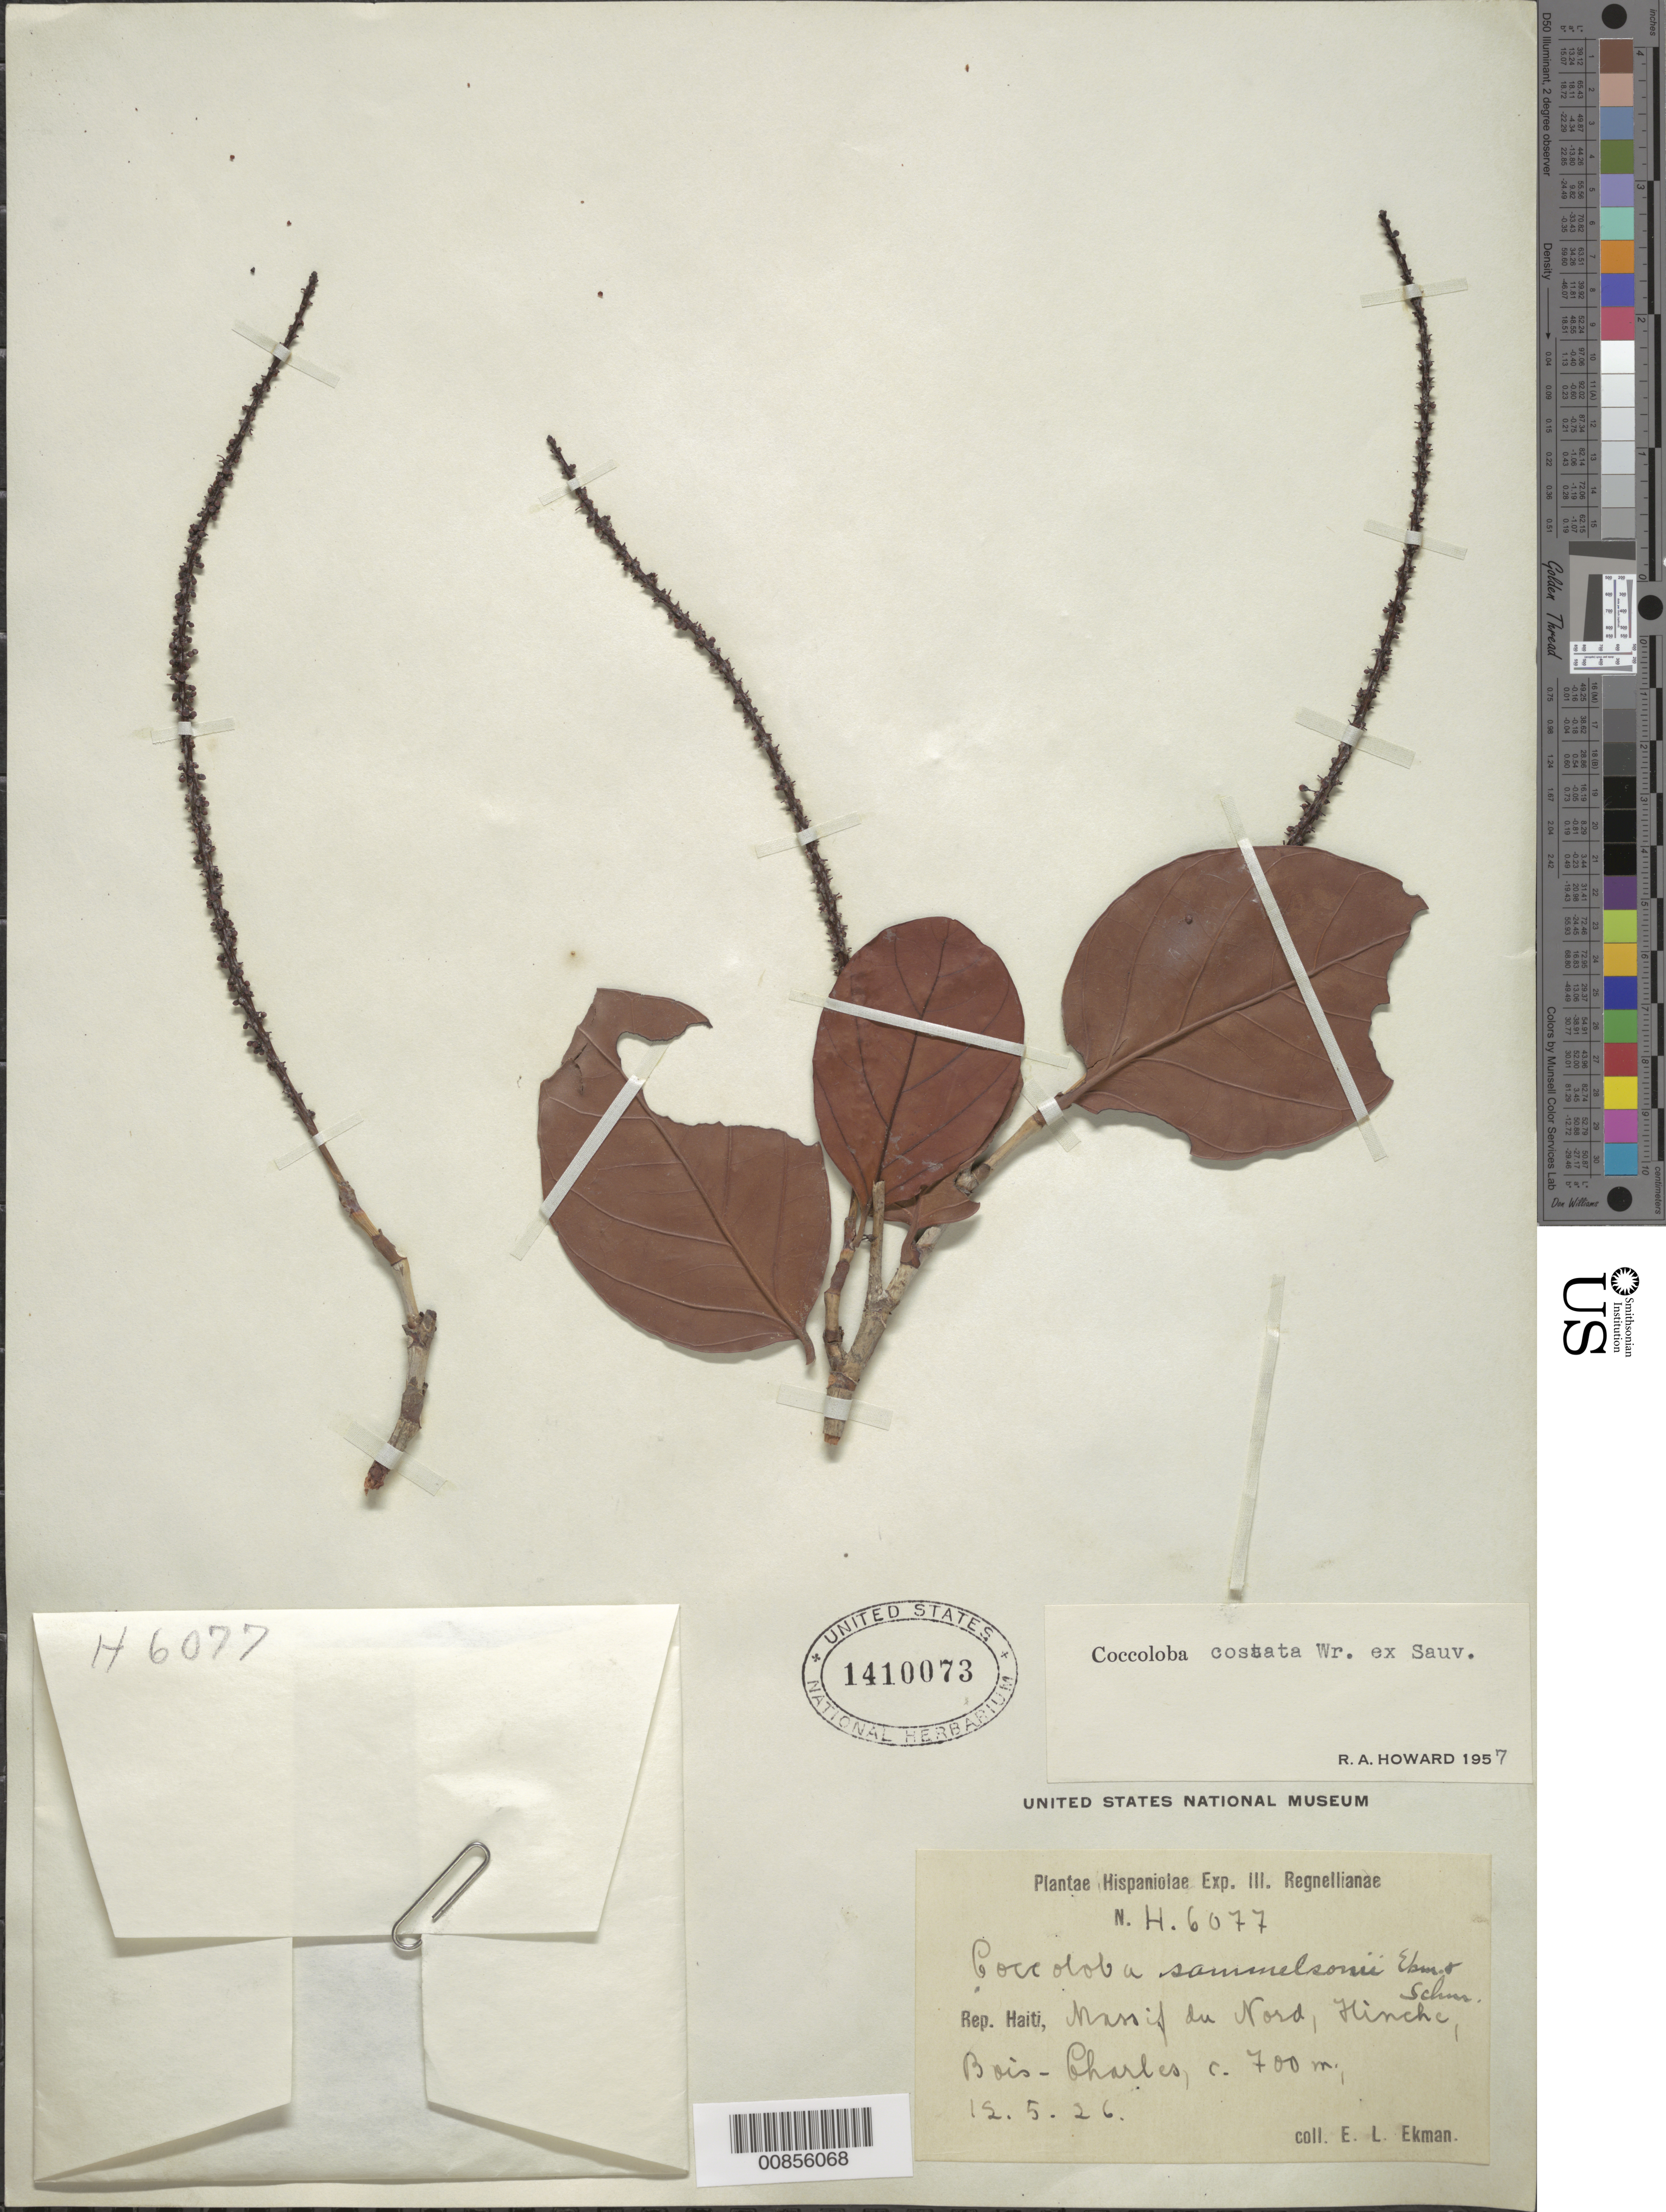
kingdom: Plantae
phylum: Tracheophyta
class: Magnoliopsida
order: Caryophyllales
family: Polygonaceae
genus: Coccoloba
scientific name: Coccoloba costata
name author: C. Wright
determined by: Howard, R. A.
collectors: E. L. Ekman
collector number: H 6077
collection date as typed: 12 May 1926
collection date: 1926-05-12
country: Haiti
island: Hispaniola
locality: Massif du Nord, Hinche, Bois-Charles.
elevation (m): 700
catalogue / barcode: US 1410073